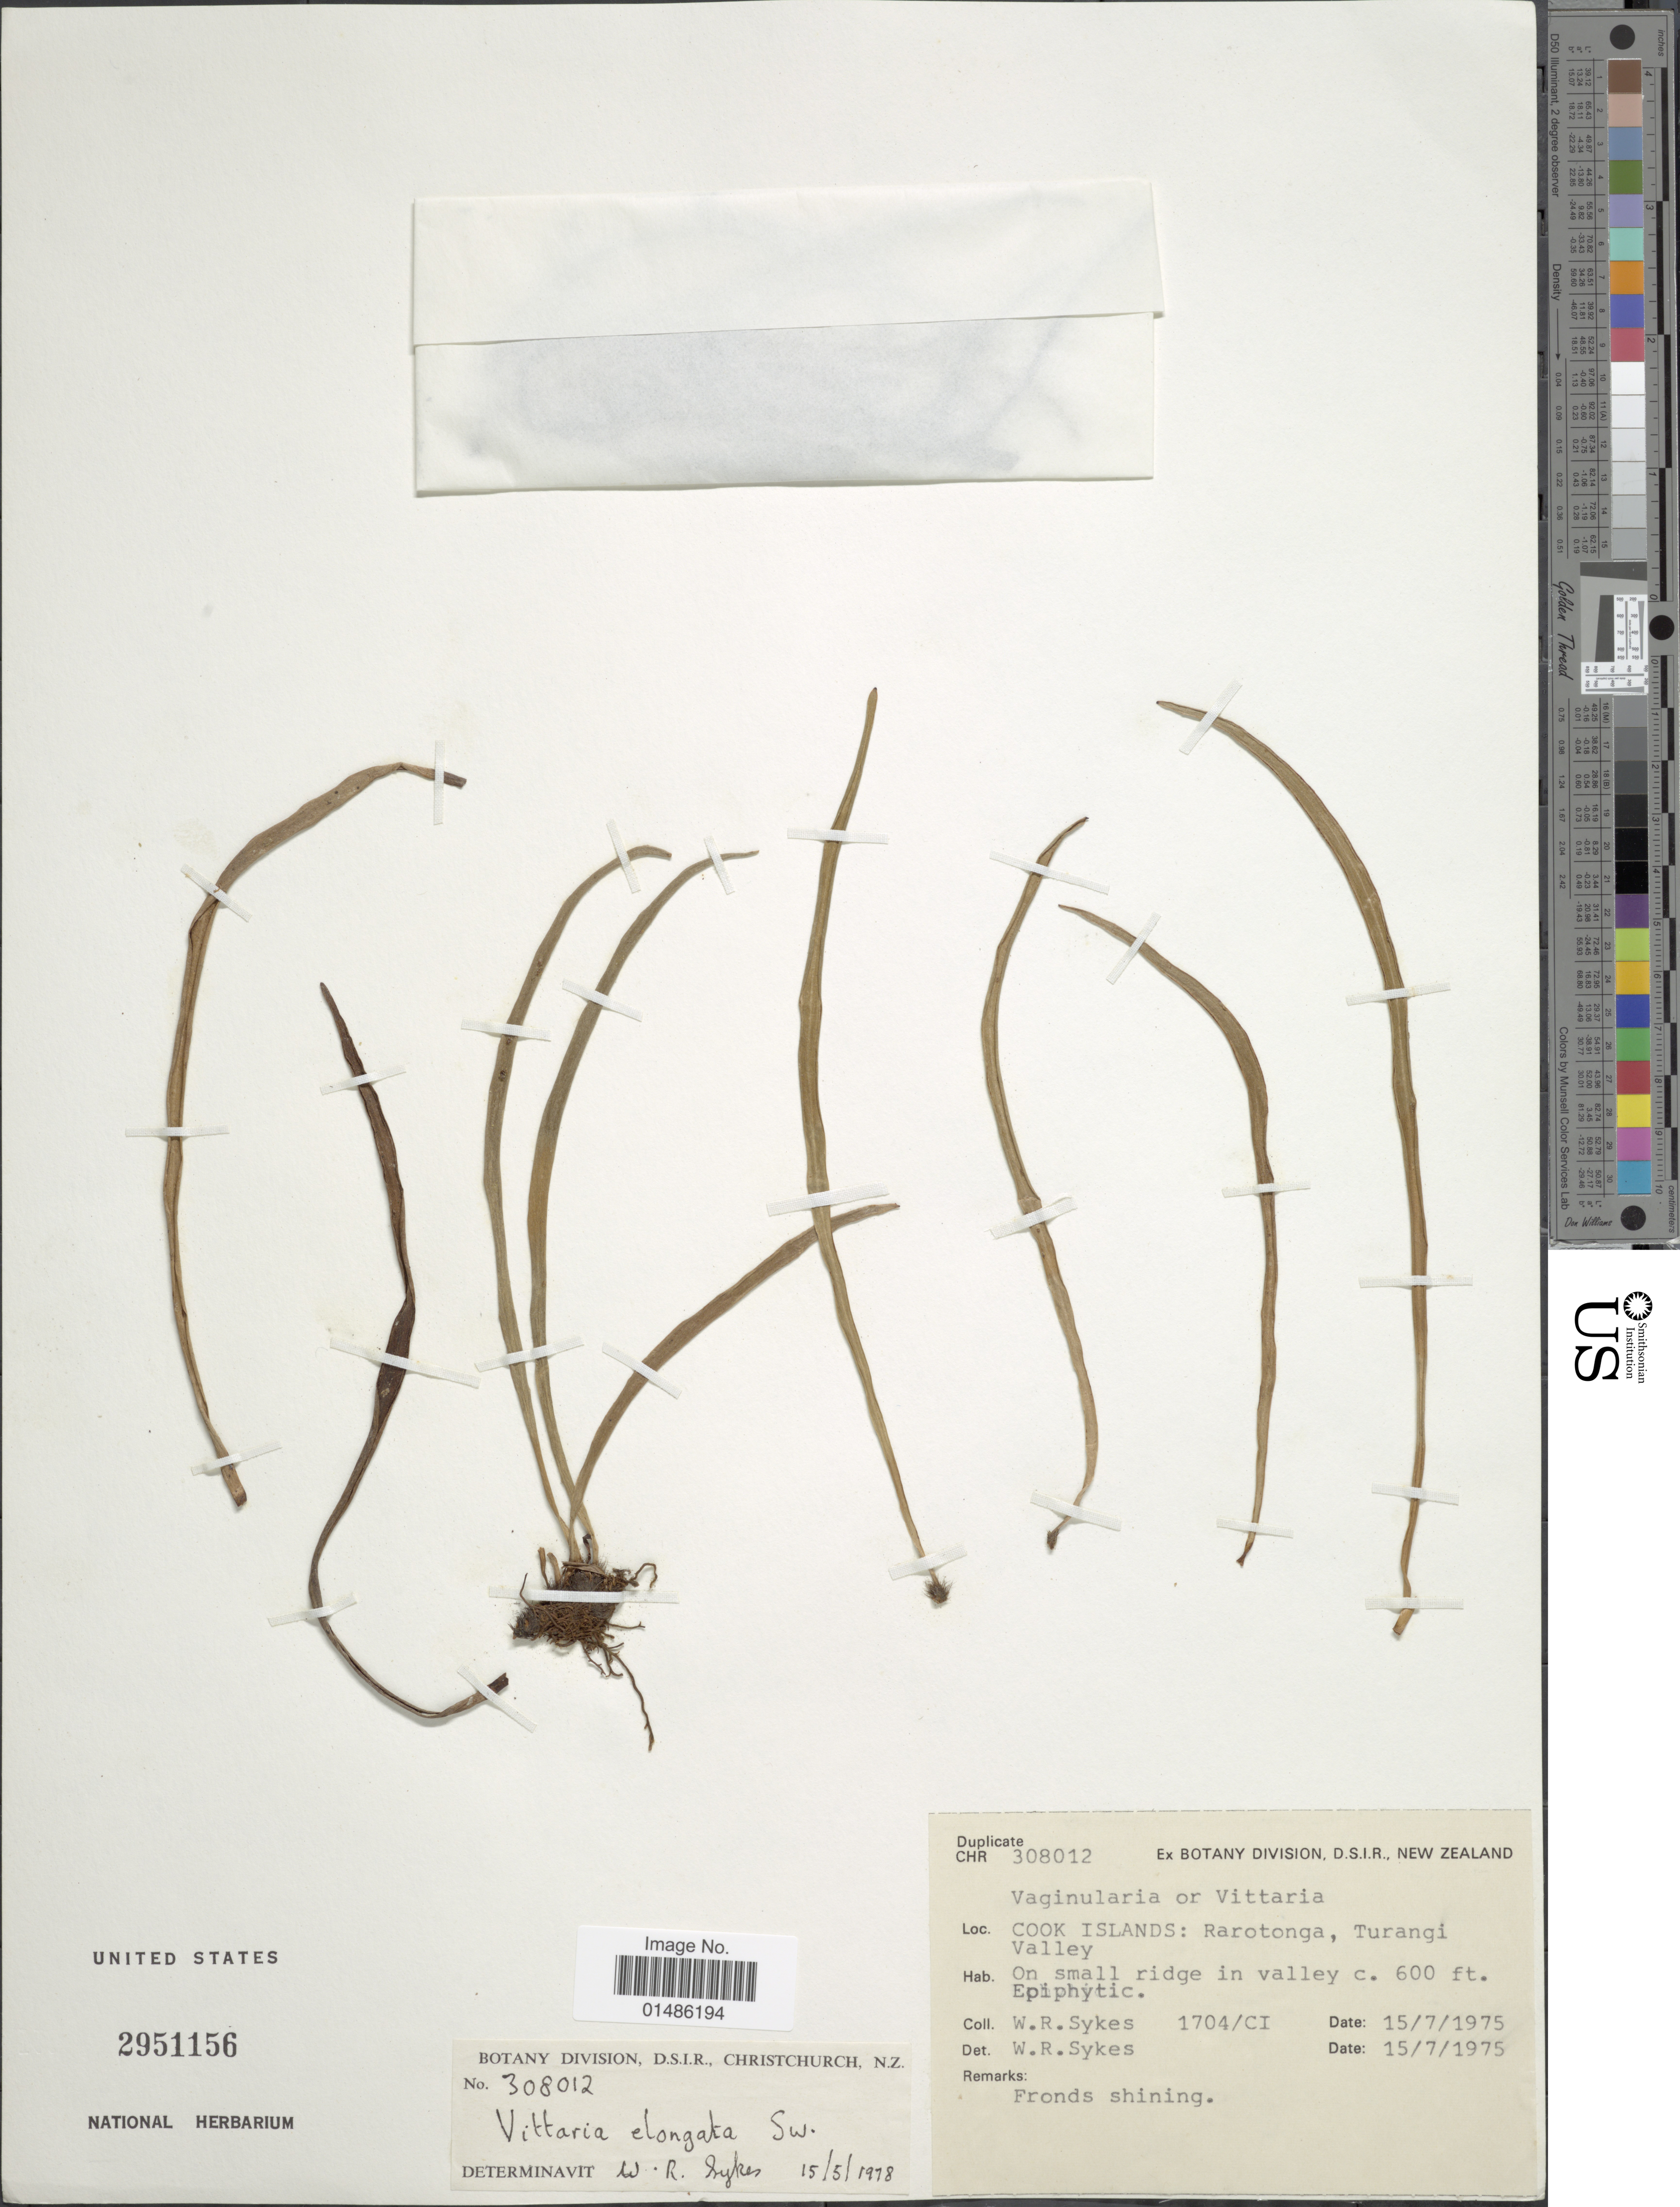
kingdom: Plantae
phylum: Tracheophyta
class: Polypodiopsida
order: Polypodiales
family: Pteridaceae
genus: Haplopteris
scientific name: Haplopteris ensiformis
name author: (Sw.) E.H. Crane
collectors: W. R. Sykes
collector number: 1704/CI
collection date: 1975-07-15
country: Cook Islands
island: Rarotonga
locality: Rarotonga, Turangi Valley.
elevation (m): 183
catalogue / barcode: US 2951156